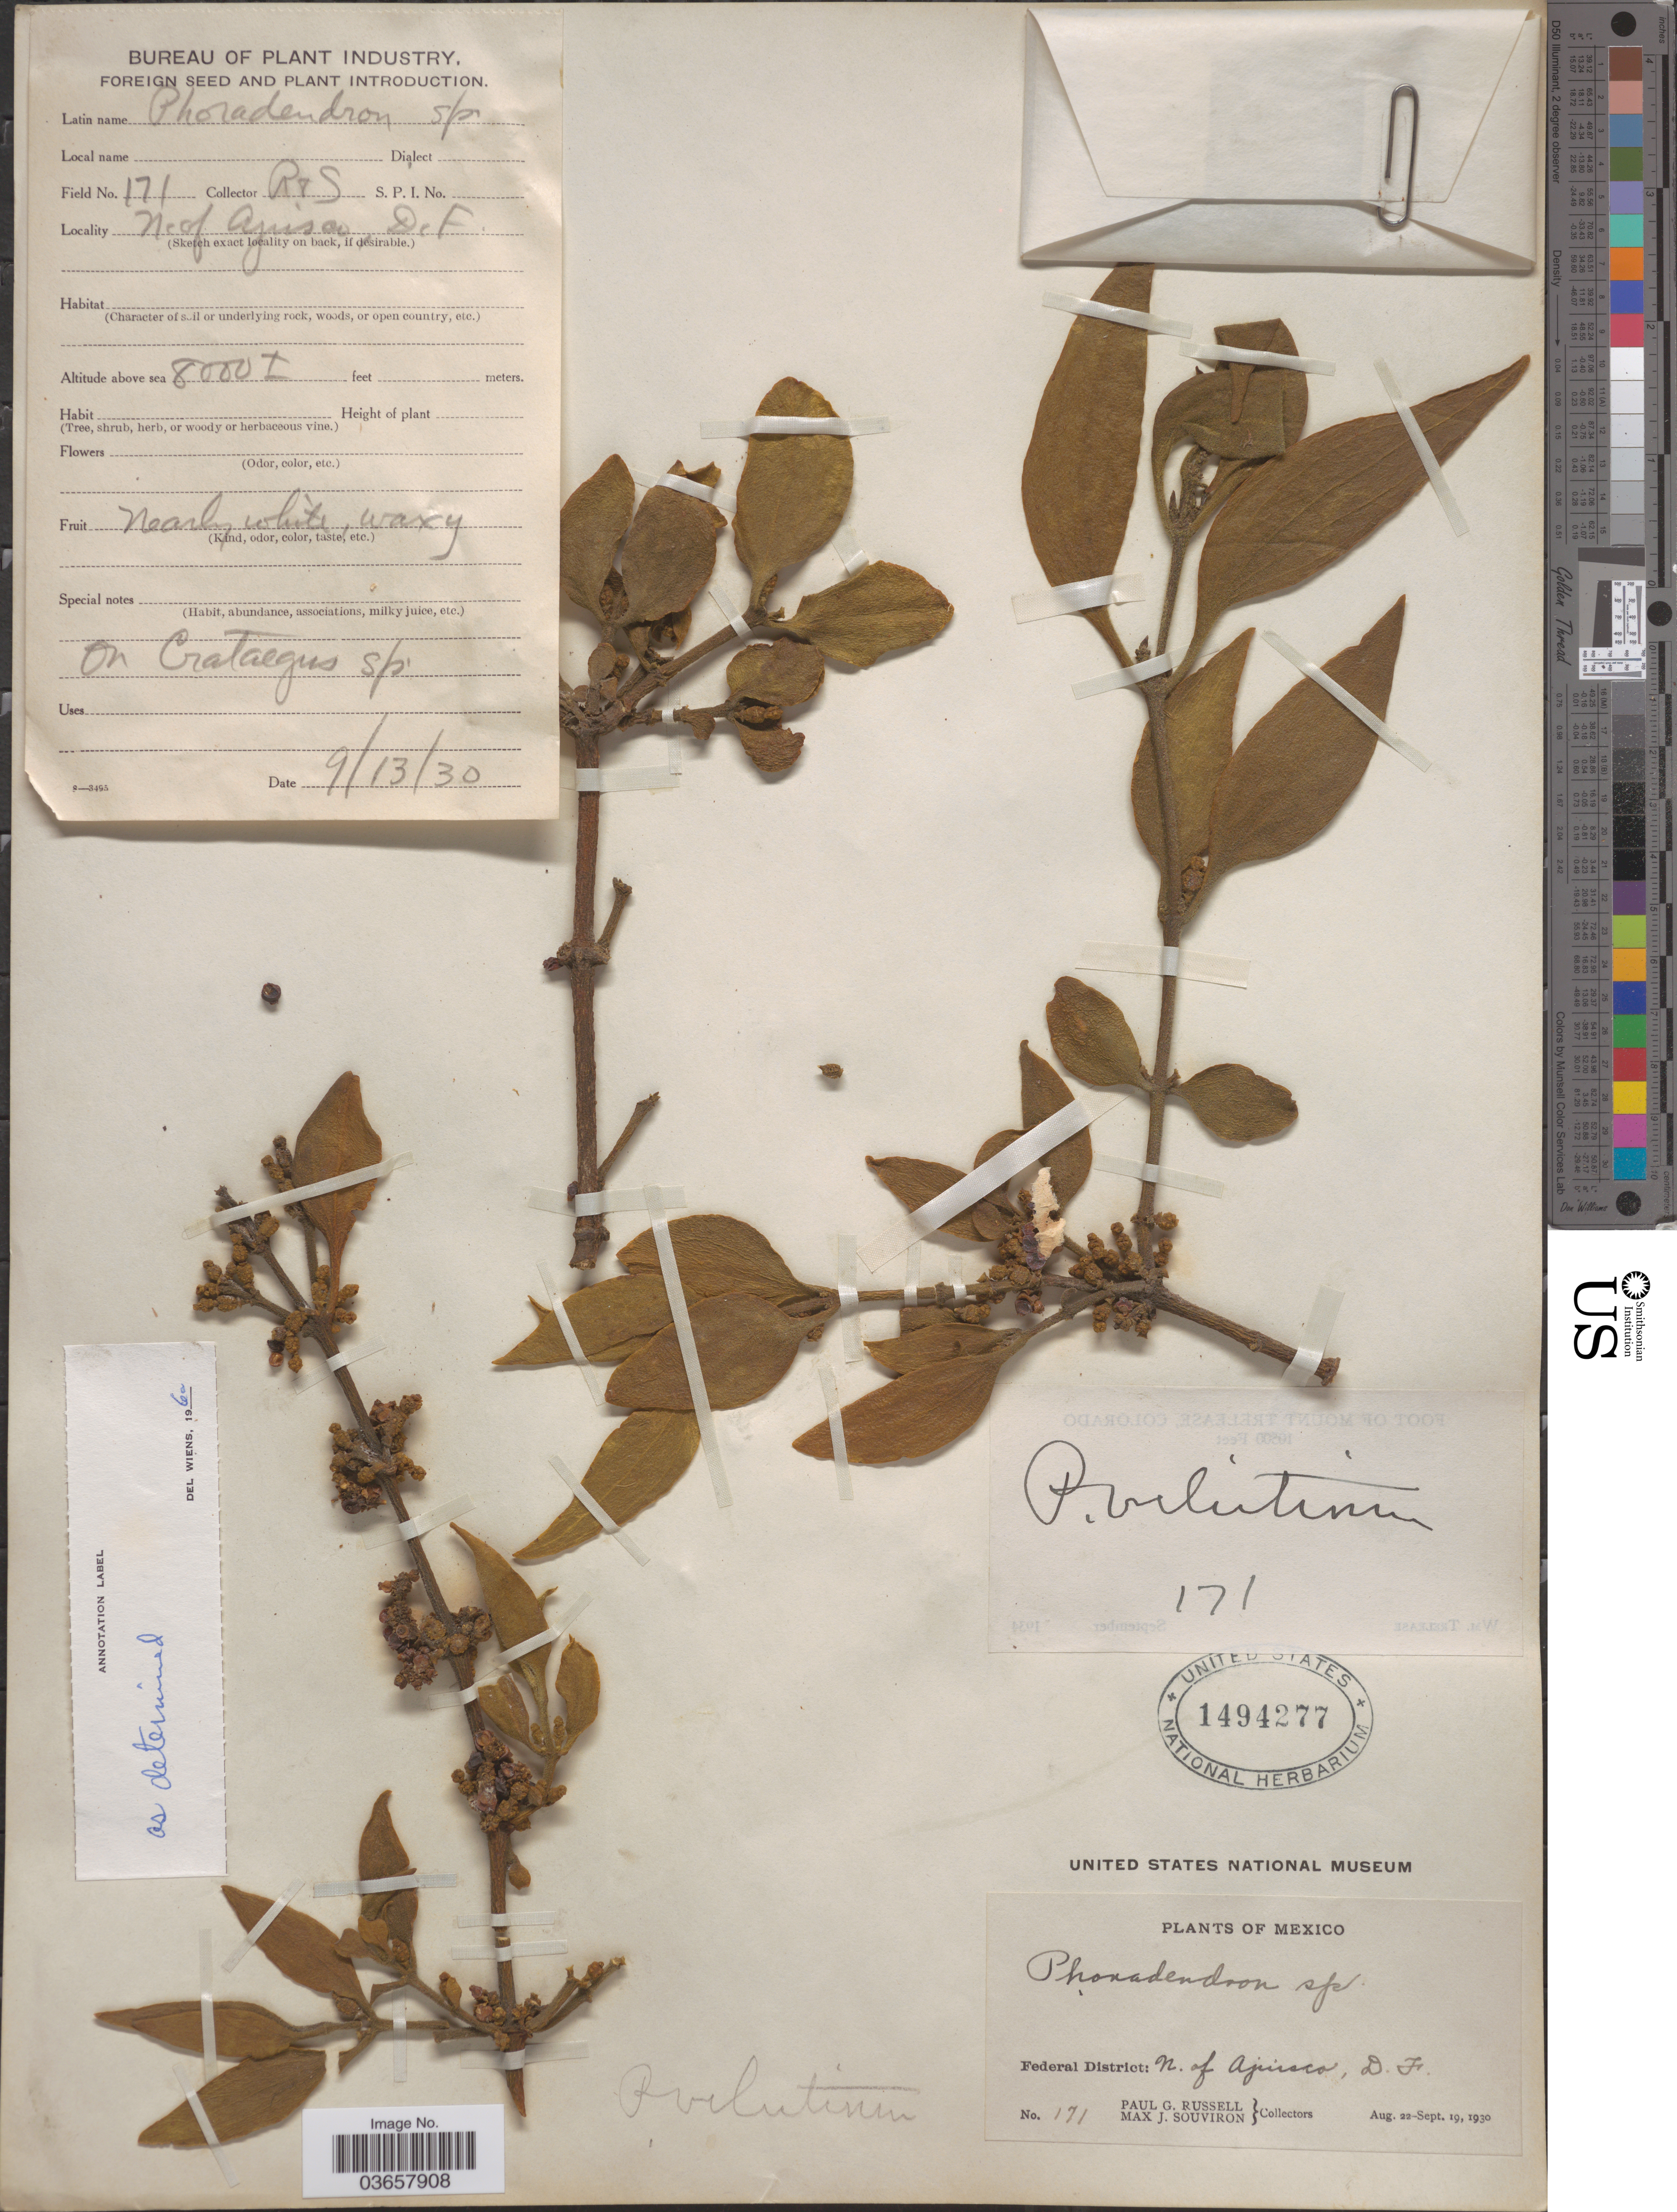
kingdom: Plantae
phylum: Tracheophyta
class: Magnoliopsida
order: Santalales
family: Viscaceae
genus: Phoradendron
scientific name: Phoradendron velutinum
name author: (DC.) Oliv.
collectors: P. G. Russell & M. J. Souviron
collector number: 171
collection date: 1930-09-13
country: Mexico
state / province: Distrito Federal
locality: Federal District: N. of Ajuisco.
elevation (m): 2438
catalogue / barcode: US 1494277